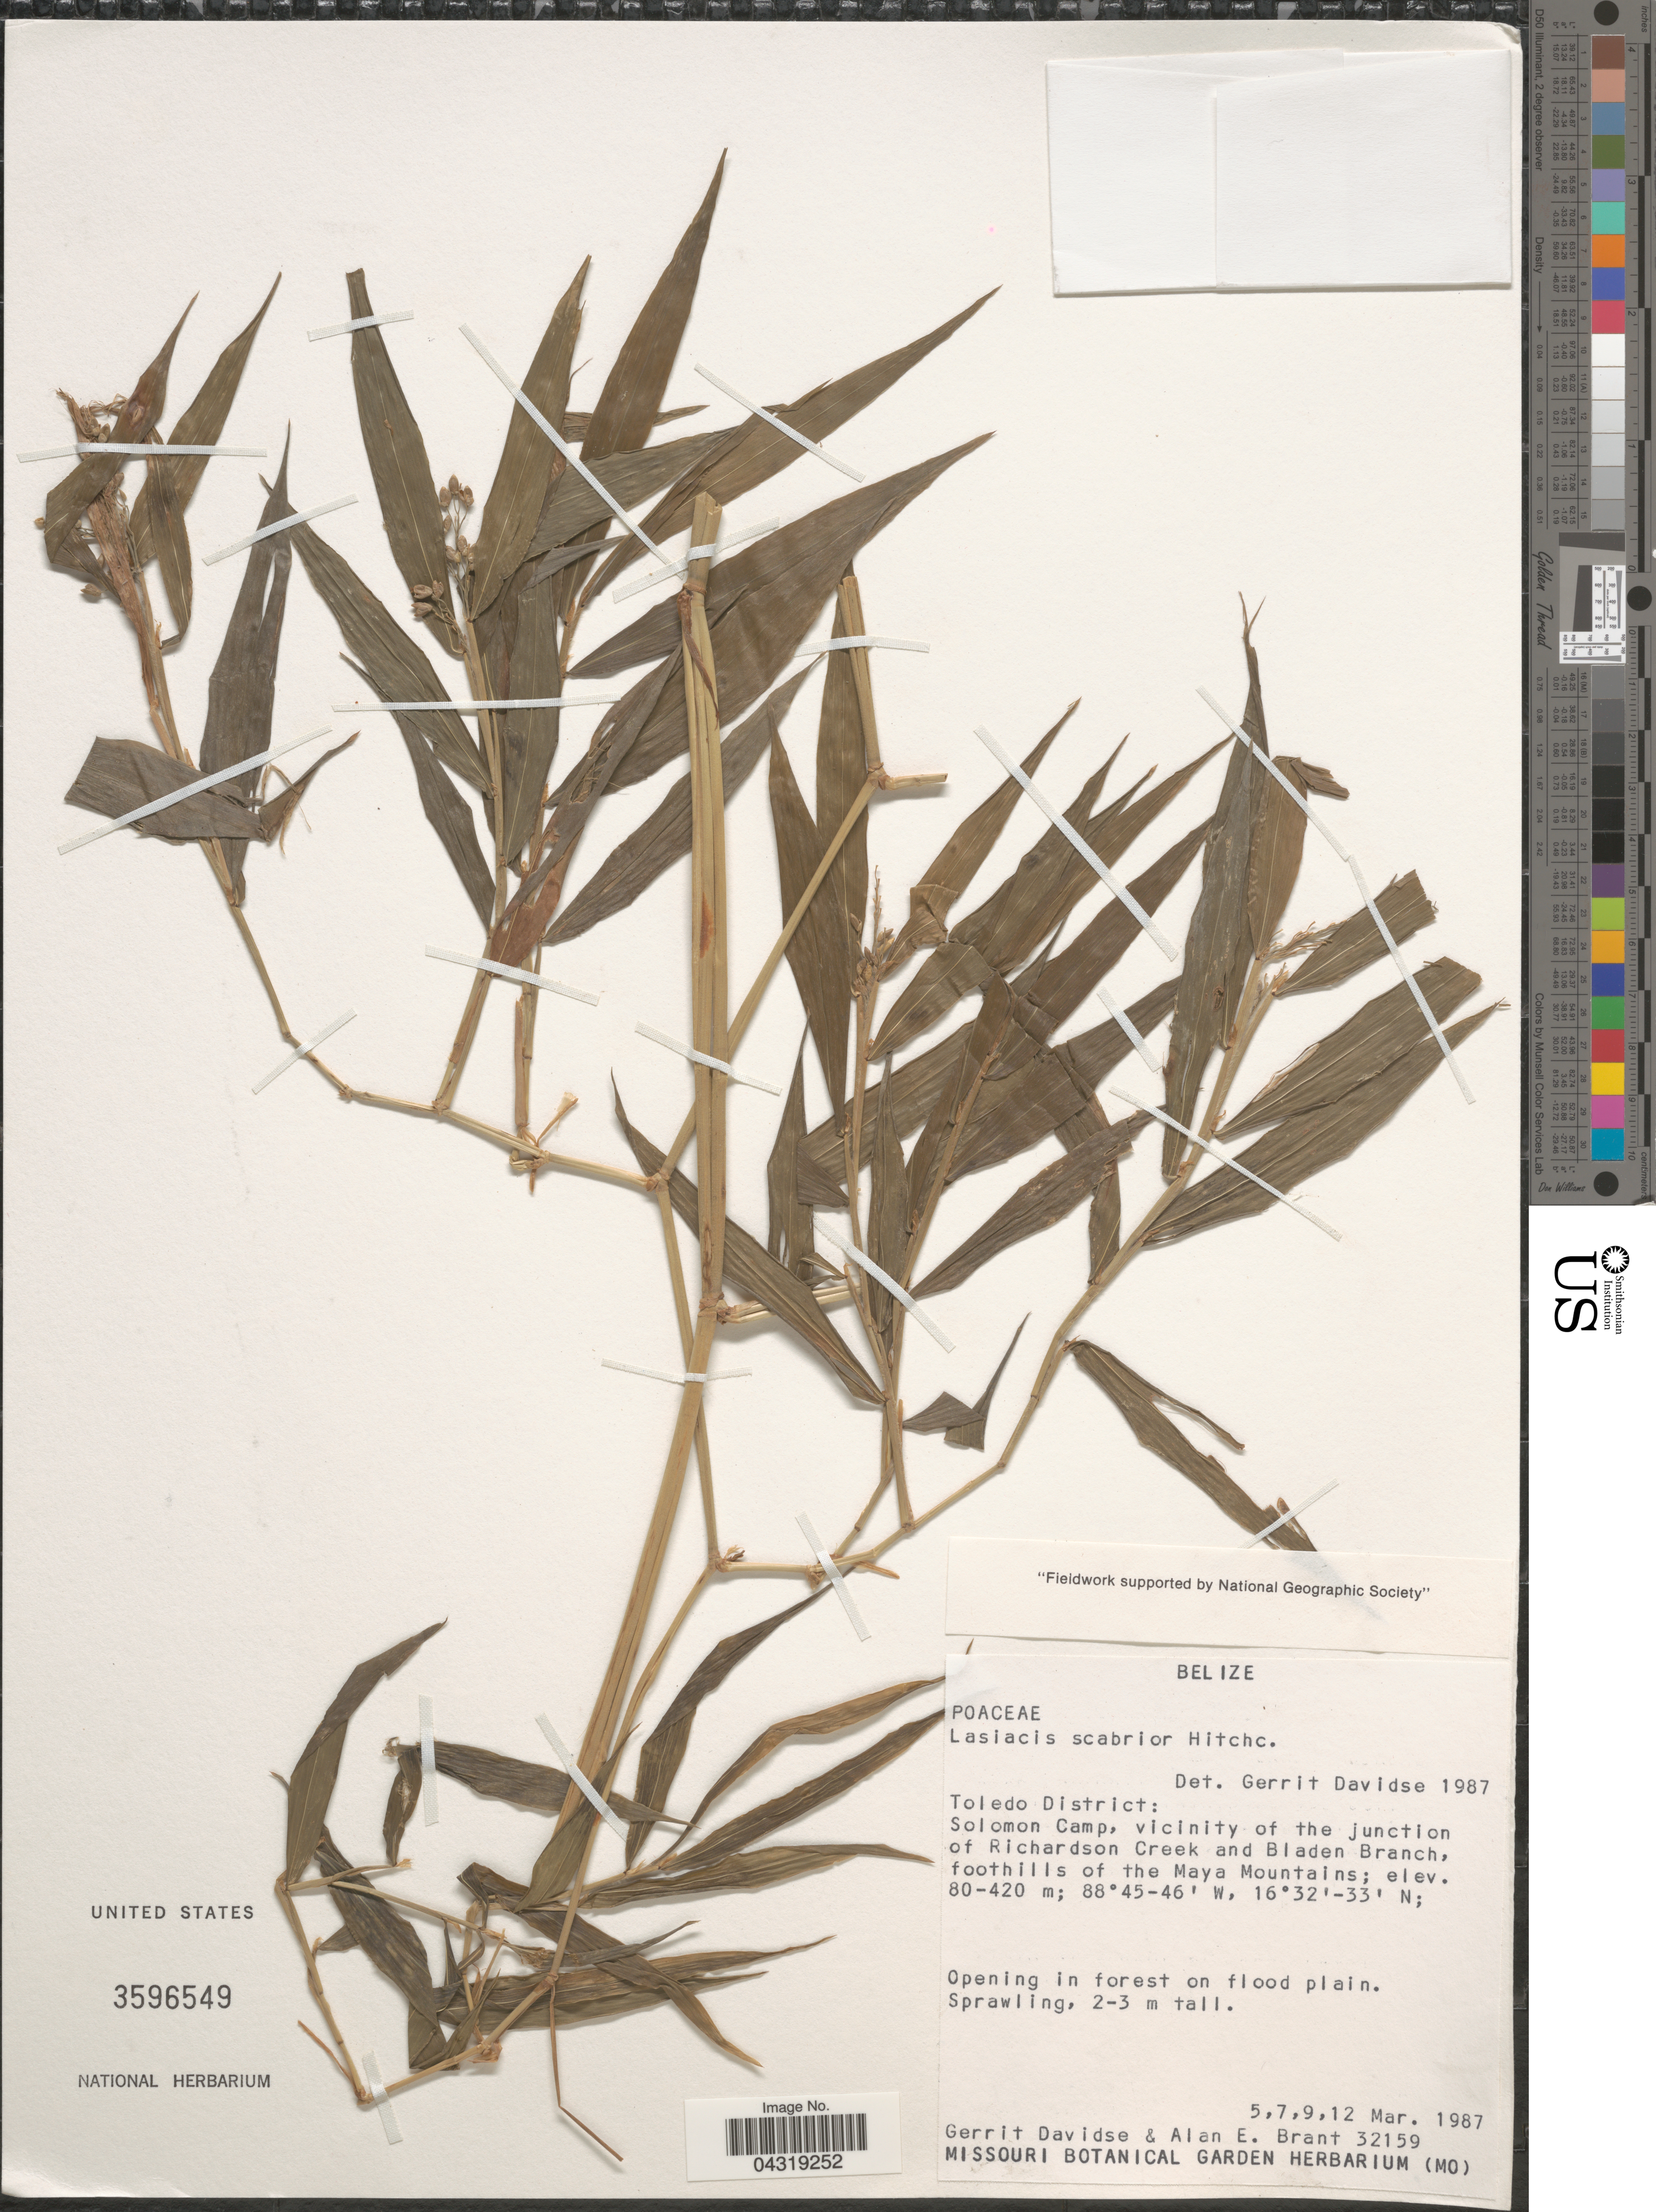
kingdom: Plantae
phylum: Tracheophyta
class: Liliopsida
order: Poales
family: Poaceae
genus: Lasiacis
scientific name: Lasiacis scabrior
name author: Hitchc.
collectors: G. Davidse & A. Brant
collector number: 32159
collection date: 1987-03-05/1987-03-12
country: Belize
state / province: Toledo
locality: Toledo District: Solomon Camp, vicinity of the junction of Richardson Creek and Bladen Branch, foothills of the Maya Mountains.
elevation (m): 80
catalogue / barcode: US 3596549